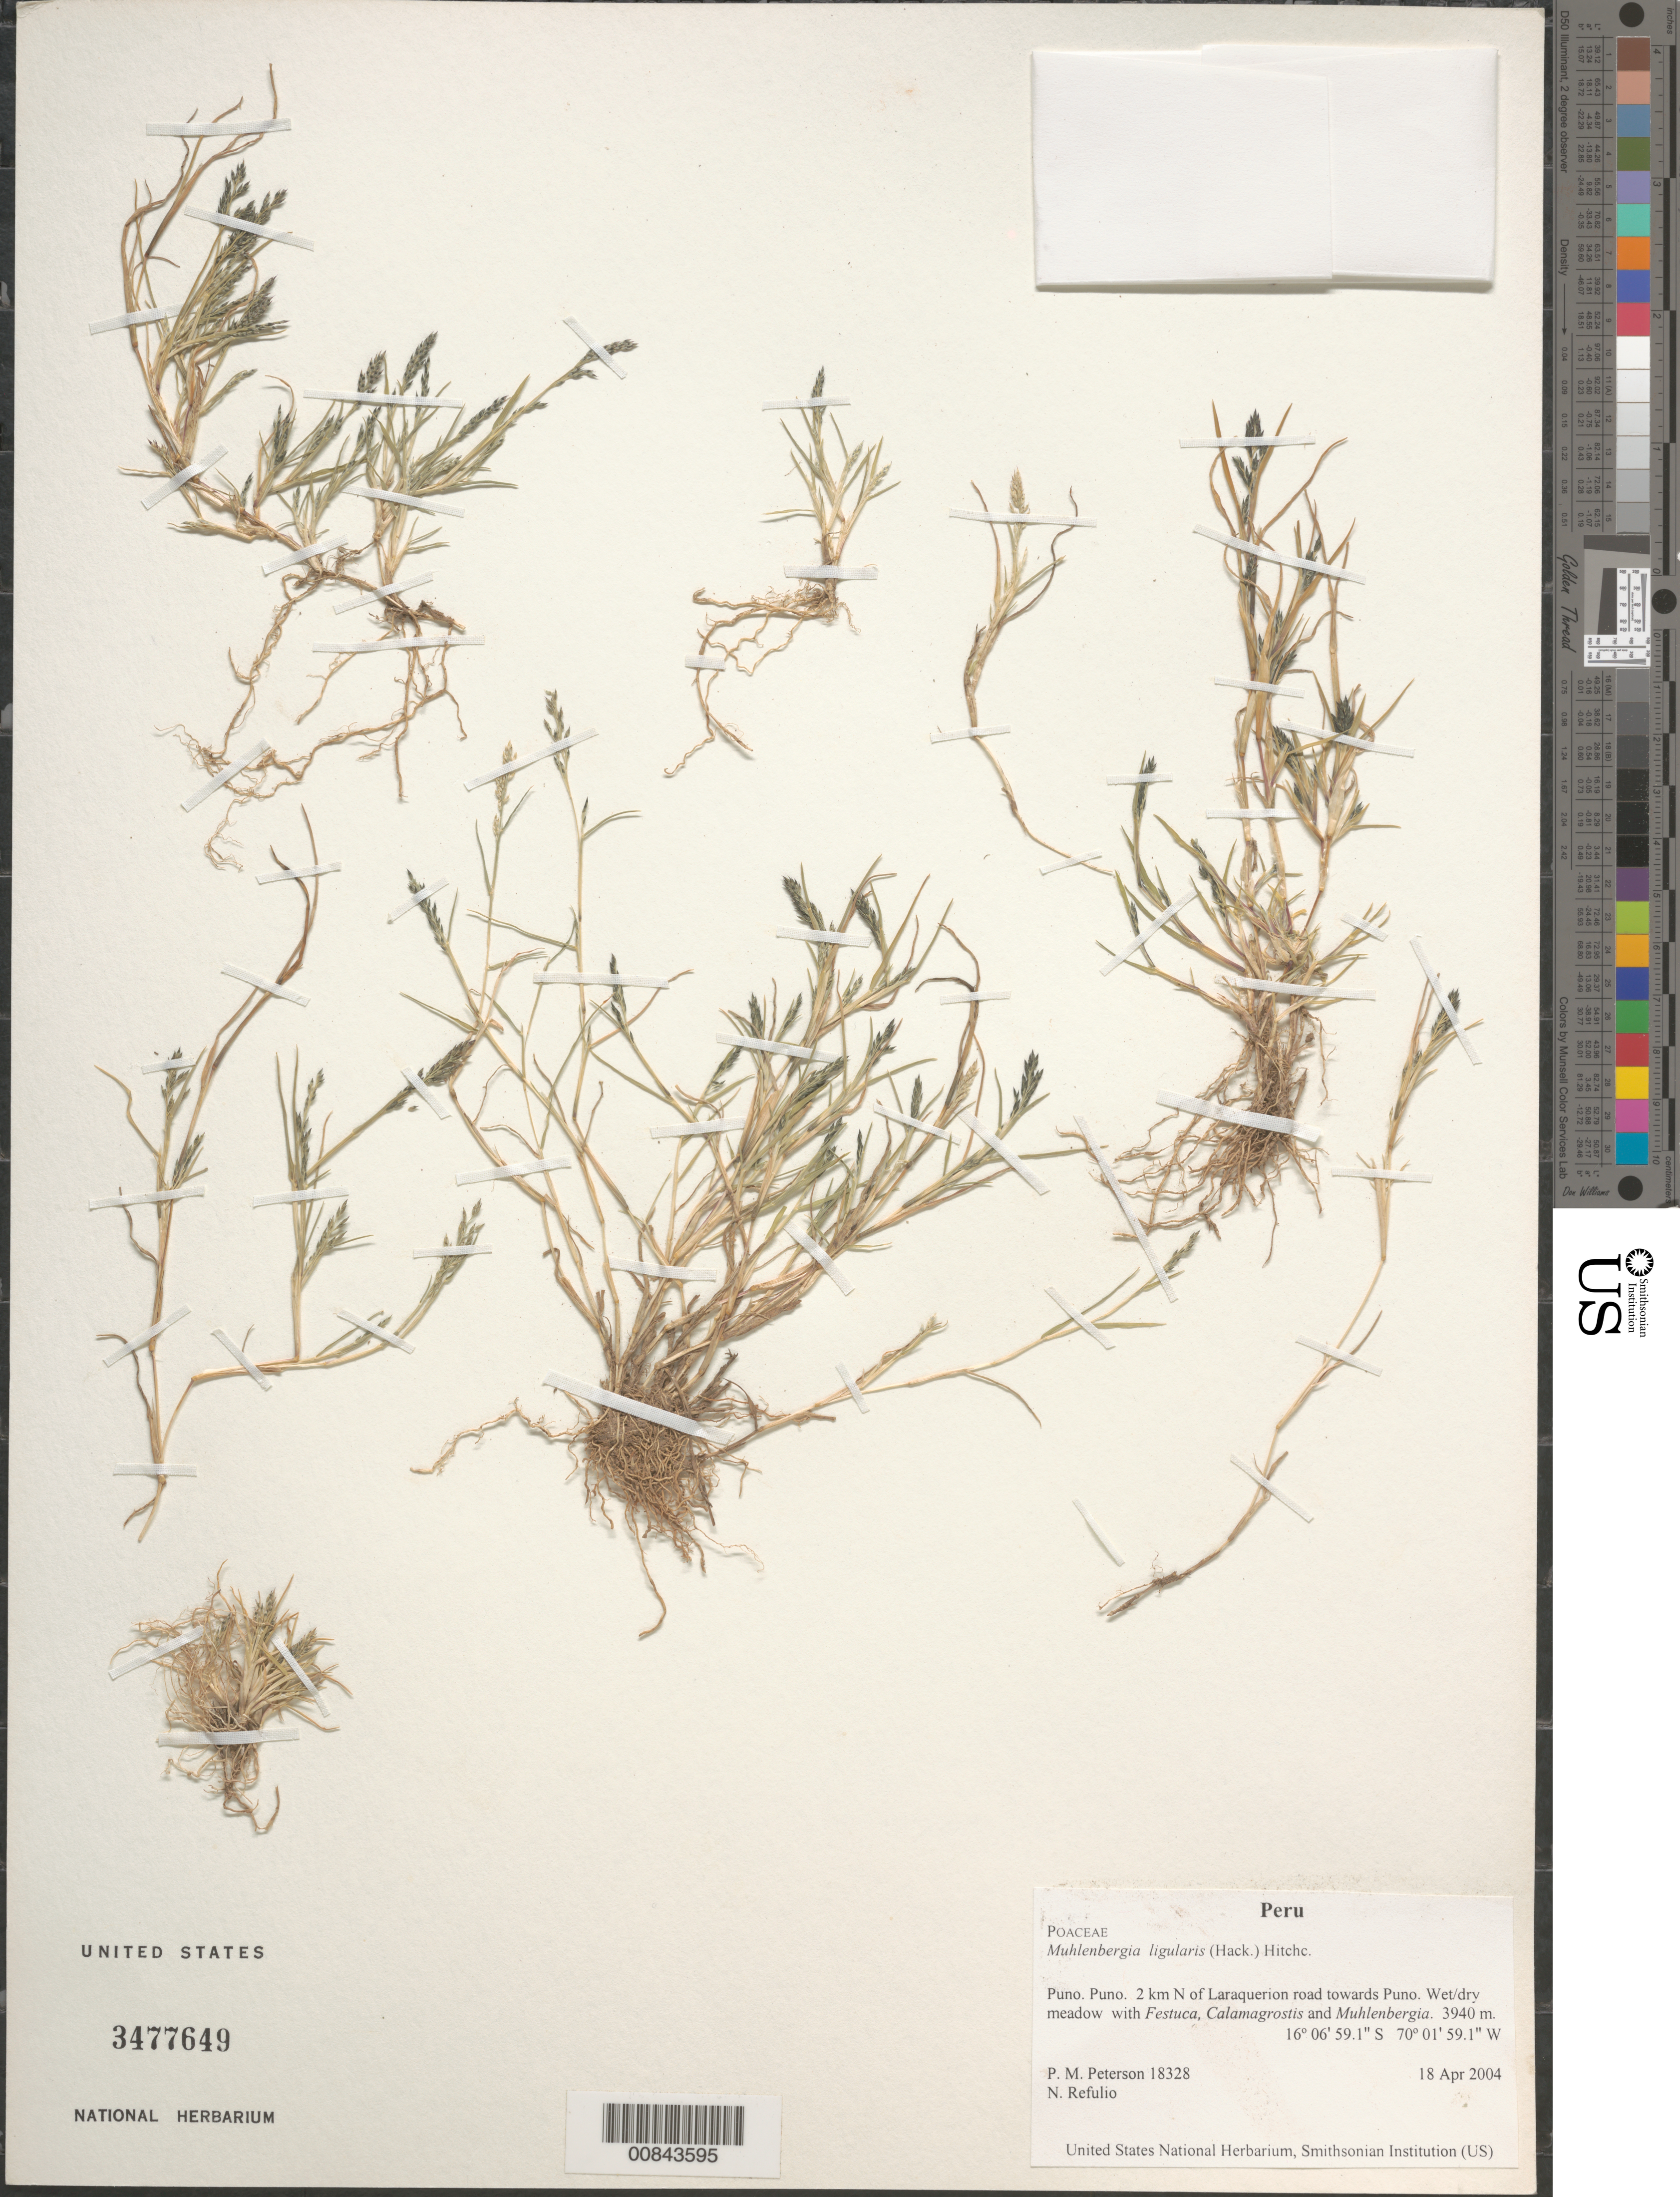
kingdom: Plantae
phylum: Tracheophyta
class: Liliopsida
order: Poales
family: Poaceae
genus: Muhlenbergia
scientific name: Muhlenbergia ligularis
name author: (Hack.) Hitchc.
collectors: P. M. Peterson & N. Refulio-Rodríguez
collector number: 18328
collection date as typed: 18 Apr 2004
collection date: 2004-04-18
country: Peru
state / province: Puno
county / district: Puno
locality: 2 km N of Laraquerion road towards Puno. Wet/dry meadow with Festuca, Calamagrostis and Muhlenbergia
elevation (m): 3940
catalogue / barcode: US 3477649